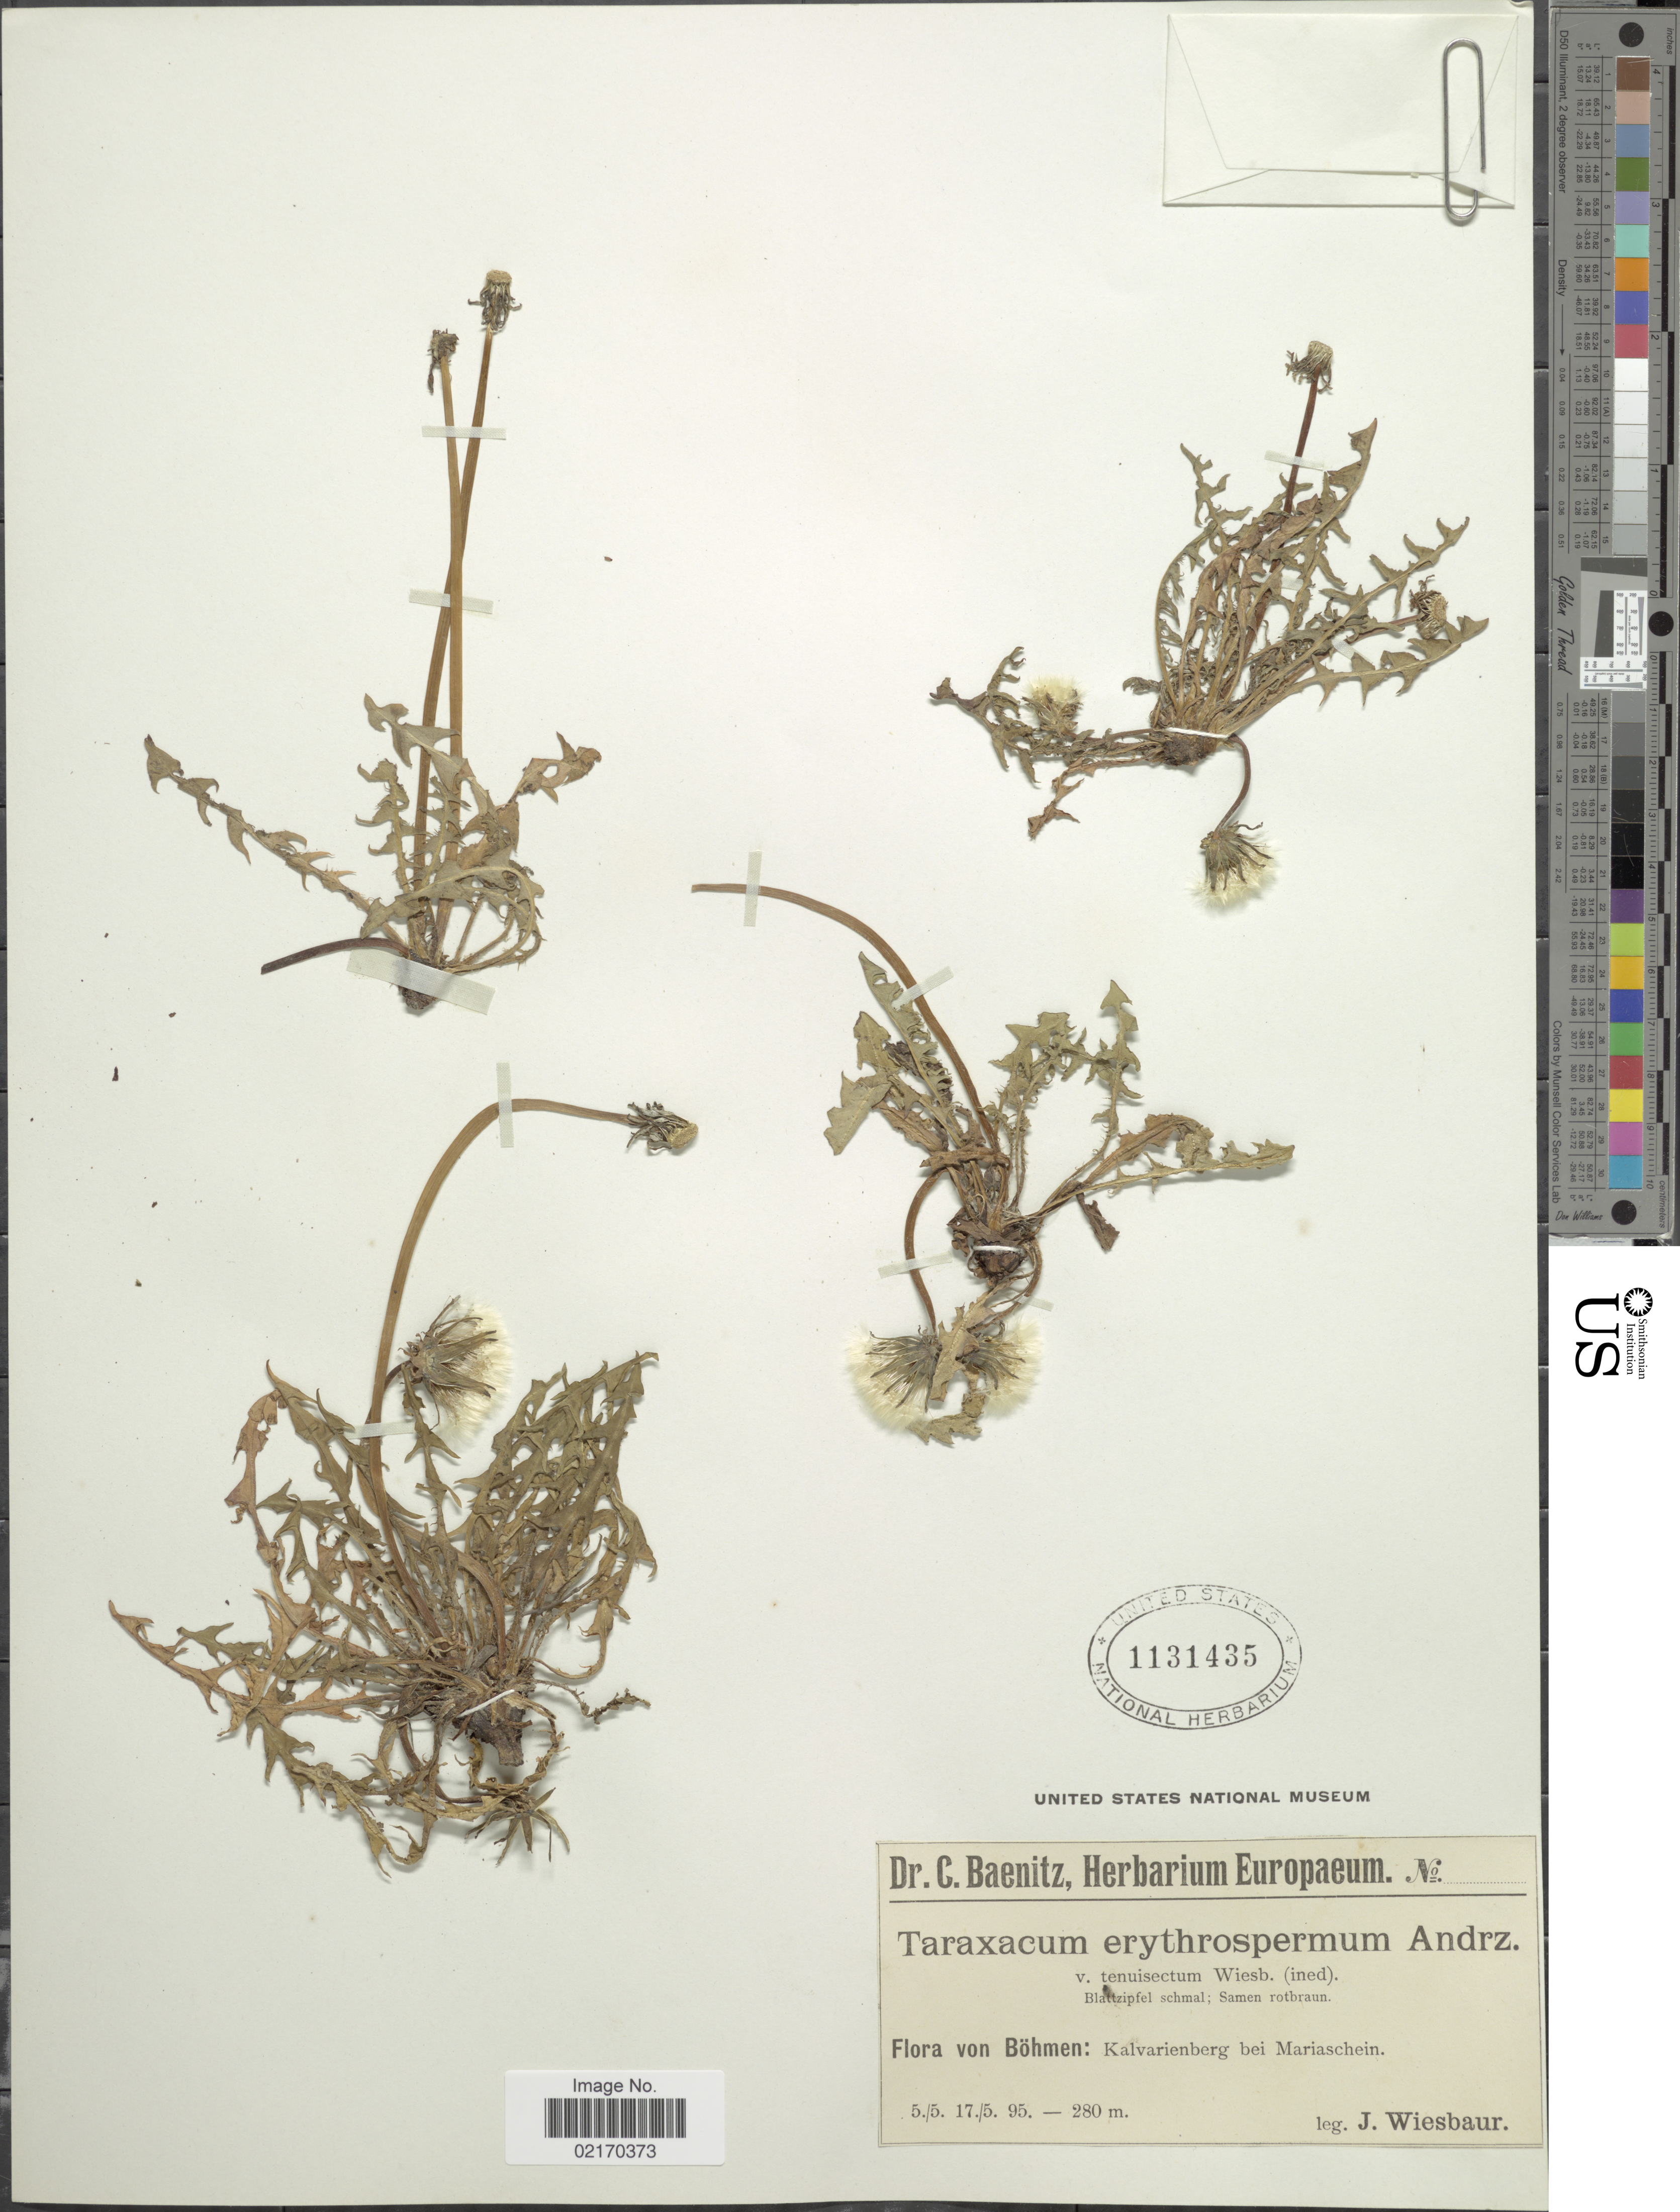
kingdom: Plantae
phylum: Tracheophyta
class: Magnoliopsida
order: Asterales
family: Asteraceae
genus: Taraxacum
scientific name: Taraxacum erythrospermum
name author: Andrz. ex Besser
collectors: J. Wiesbaur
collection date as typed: Transcribed d/m/y: 5/5/95 to 17/5/95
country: Czechia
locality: Bohmen: Kalvarienberg bei Mariaschein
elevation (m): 280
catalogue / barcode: US 1131435